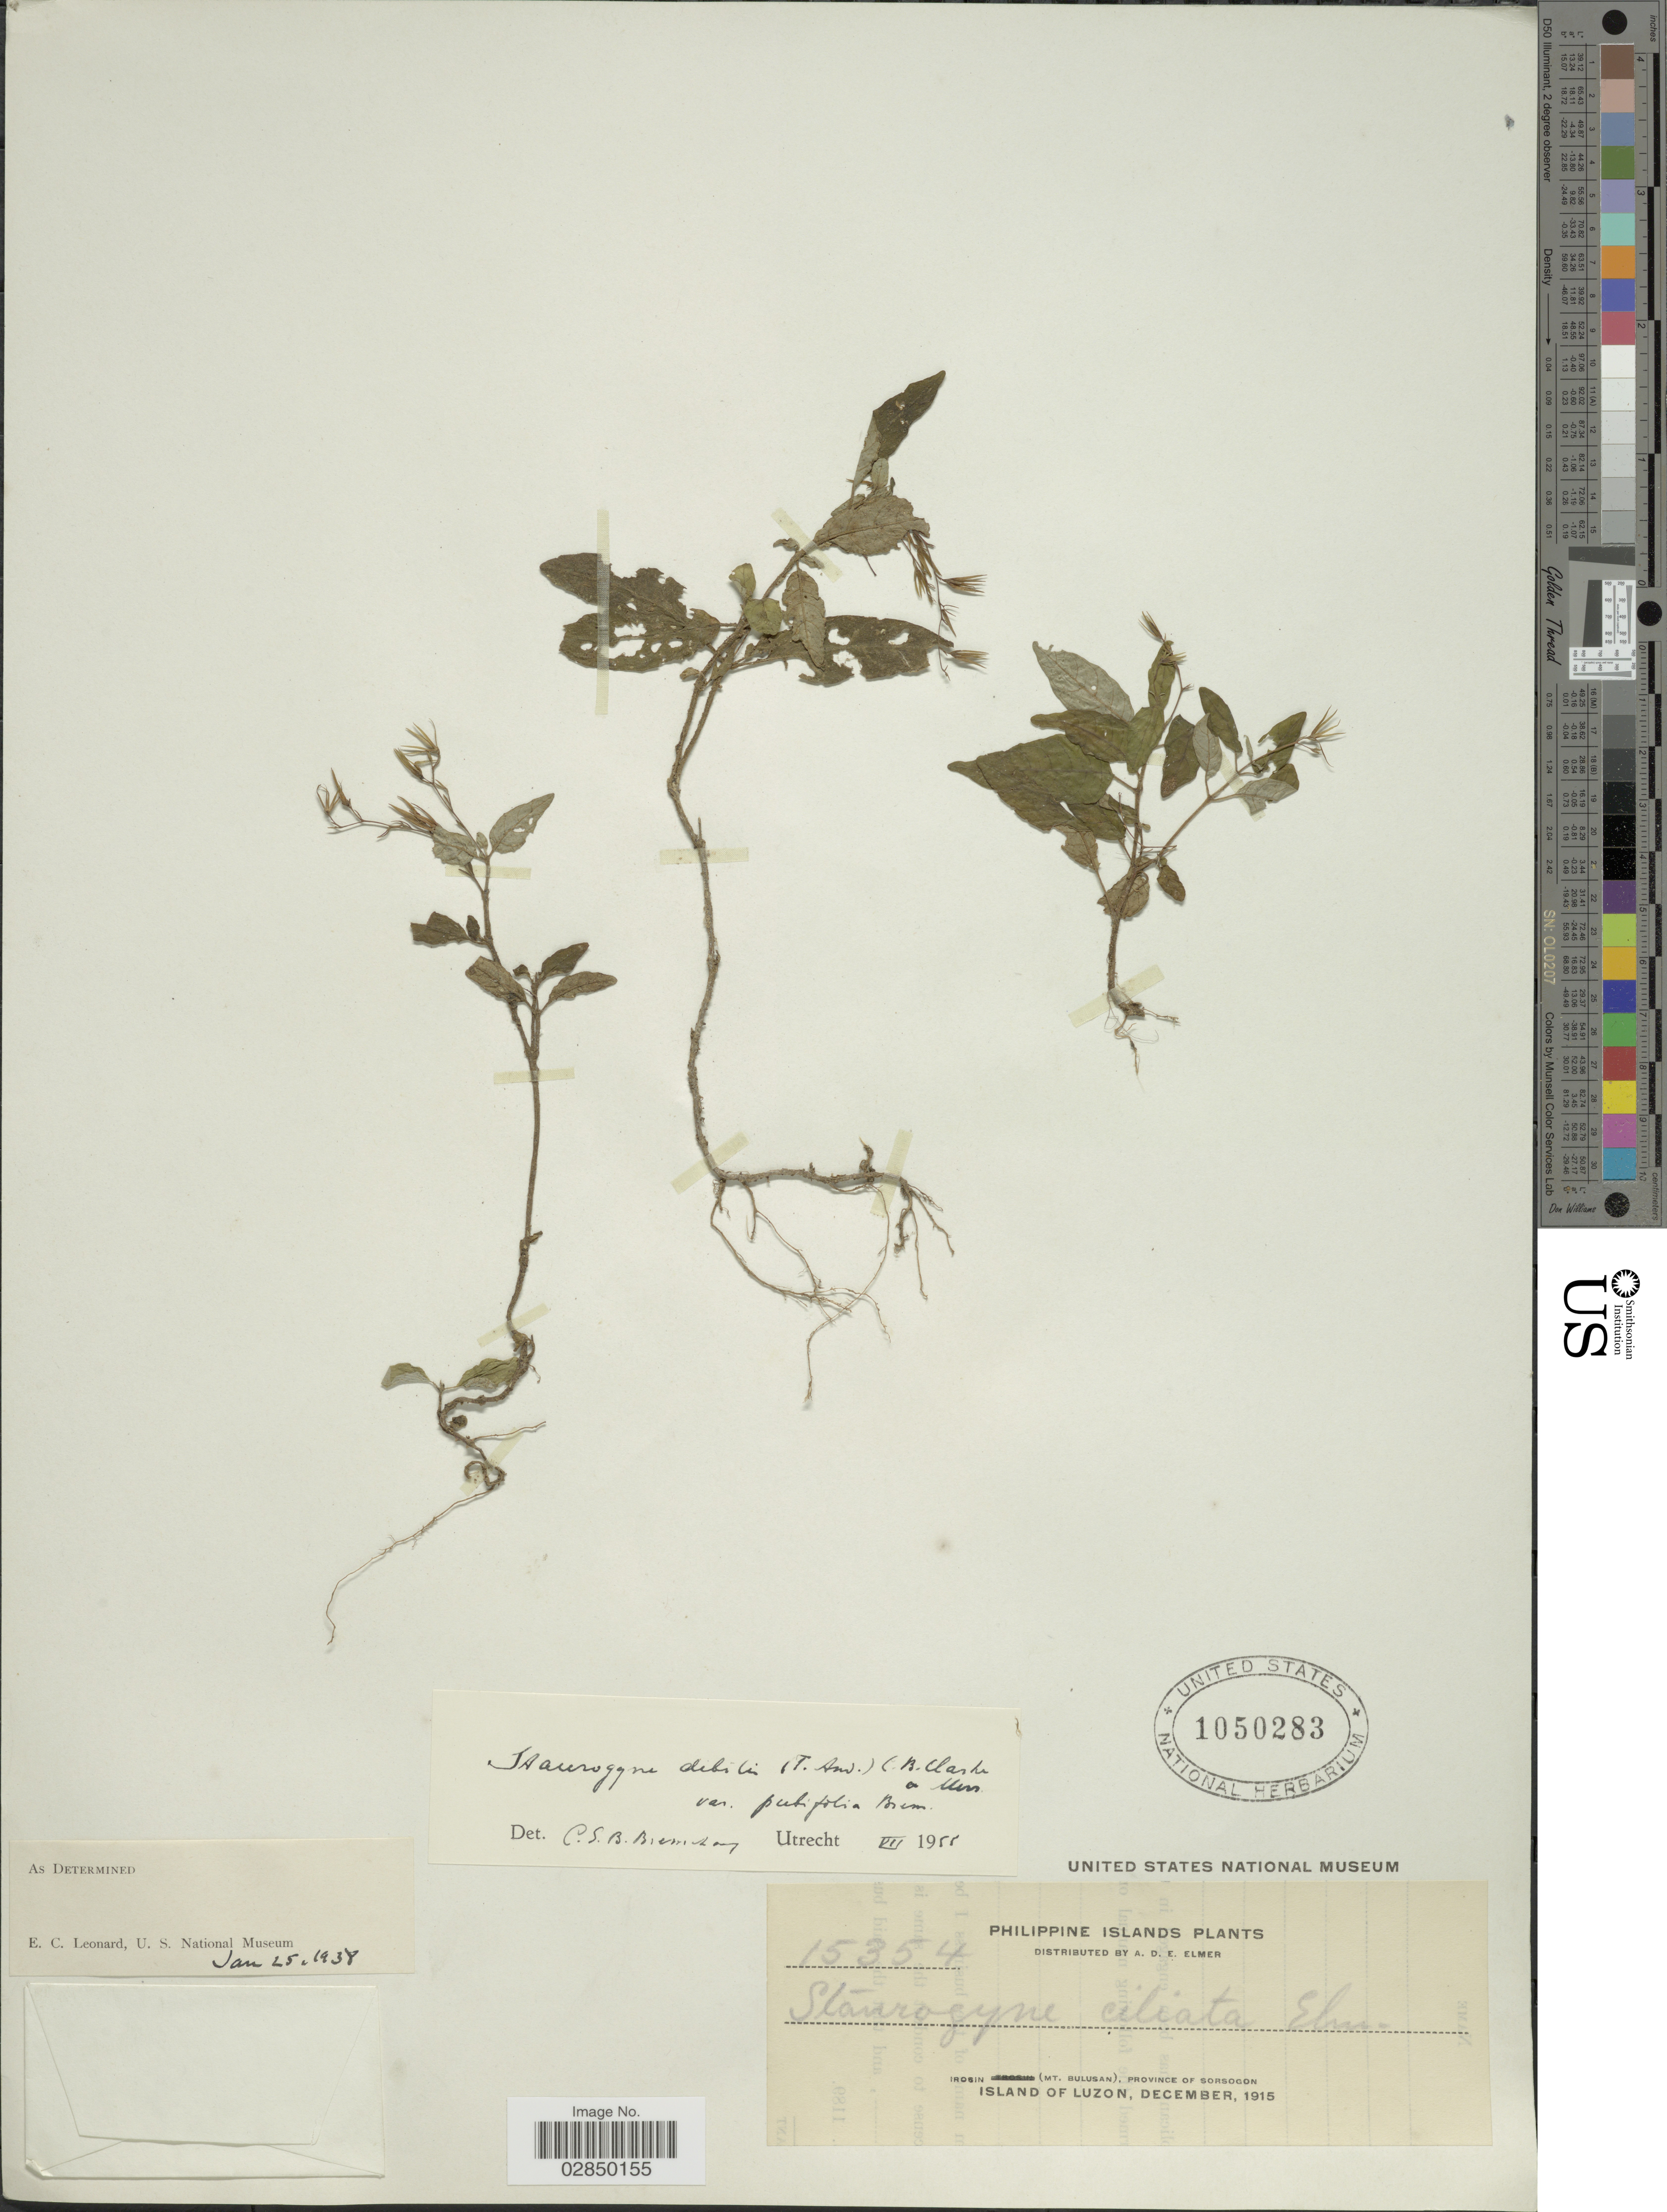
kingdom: Plantae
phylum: Tracheophyta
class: Magnoliopsida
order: Lamiales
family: Acanthaceae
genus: Staurogyne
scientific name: Staurogyne debilis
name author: (T. Anderson) C.B. Clarke ex Merr.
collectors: A. D. E. Elmer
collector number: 15354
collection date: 1915-12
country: Philippines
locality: Irosin (mt. Bulusan), Province of Sorsogon, Island of Luzon.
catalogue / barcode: US 1050283